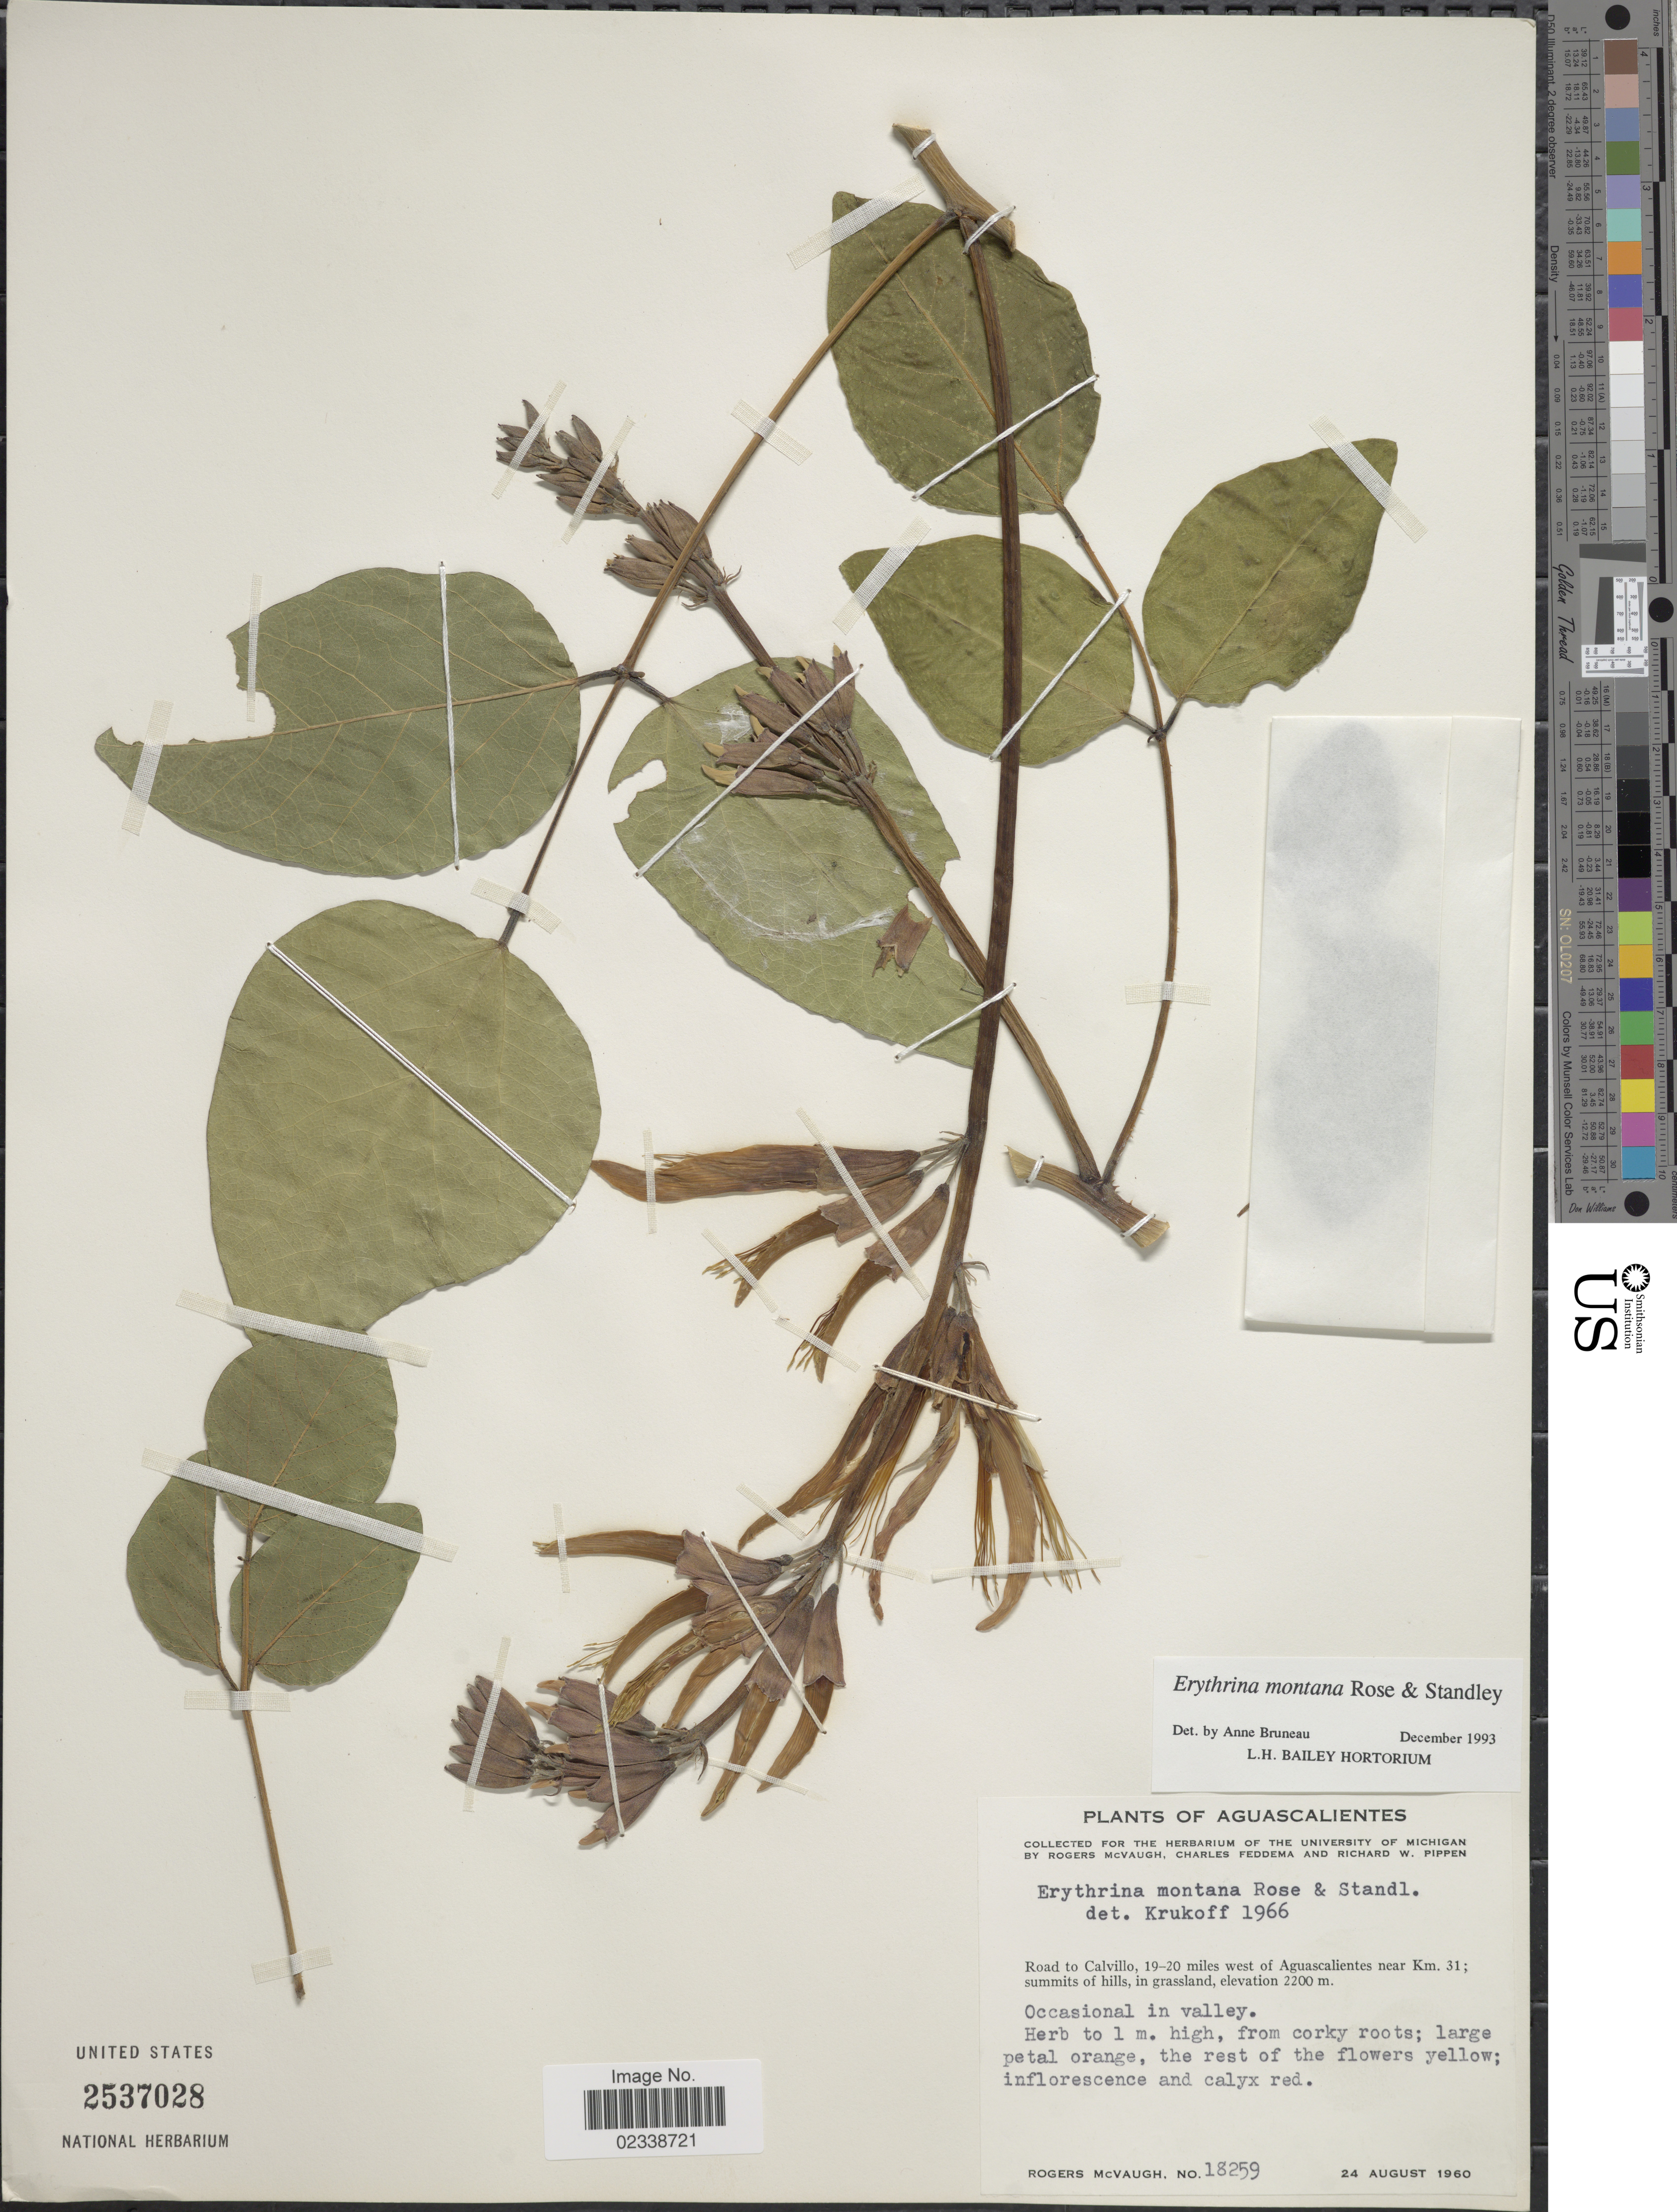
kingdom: Plantae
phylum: Tracheophyta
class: Magnoliopsida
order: Fabales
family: Fabaceae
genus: Erythrina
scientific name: Erythrina montana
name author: Rose & Standl.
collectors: R. McVaugh & R. W. Pippen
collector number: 18259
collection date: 1960-08-24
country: Mexico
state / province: Aguascalientes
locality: Road to Calvillo, 19-20 miles west of Aguascalientes near km 31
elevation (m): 2200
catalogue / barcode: US 2537028